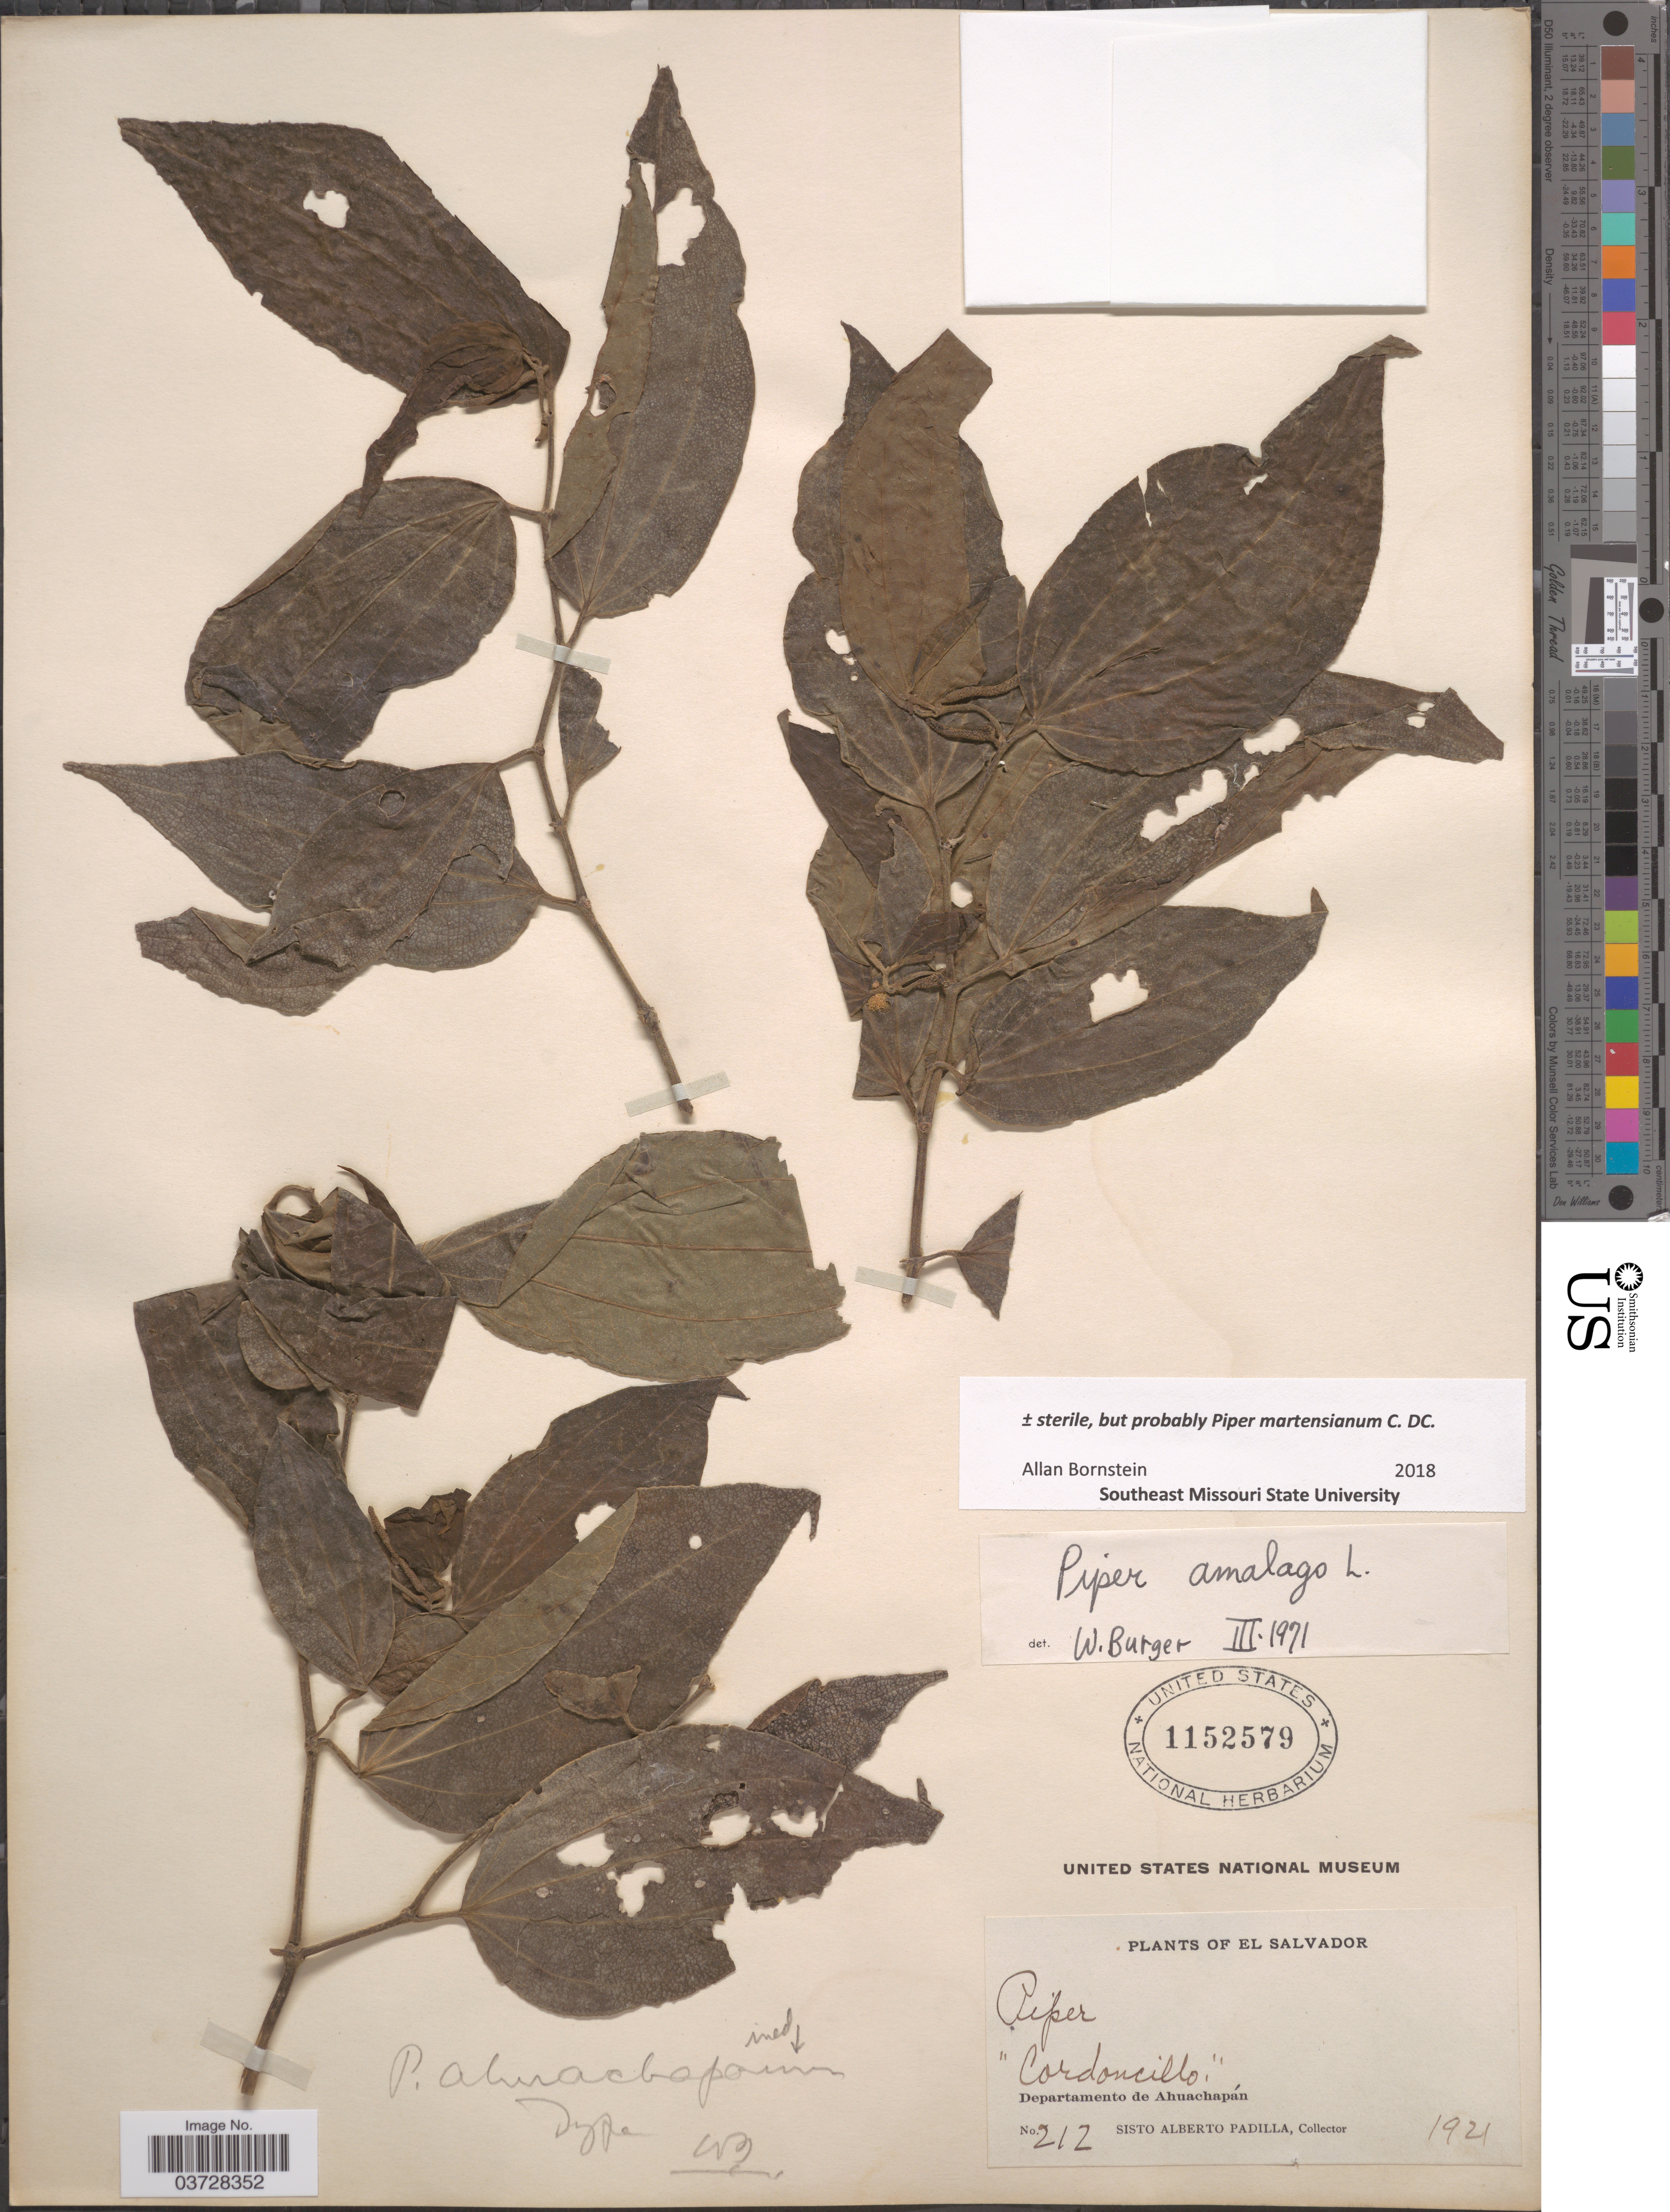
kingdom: Plantae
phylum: Tracheophyta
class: Magnoliopsida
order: Piperales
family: Piperaceae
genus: Piper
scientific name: Piper martensianum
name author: C. DC.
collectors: S. A. Padilla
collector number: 212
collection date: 1921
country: El Salvador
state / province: Ahuachapan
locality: Departamento de Ahuachapán.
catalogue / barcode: US 1152579